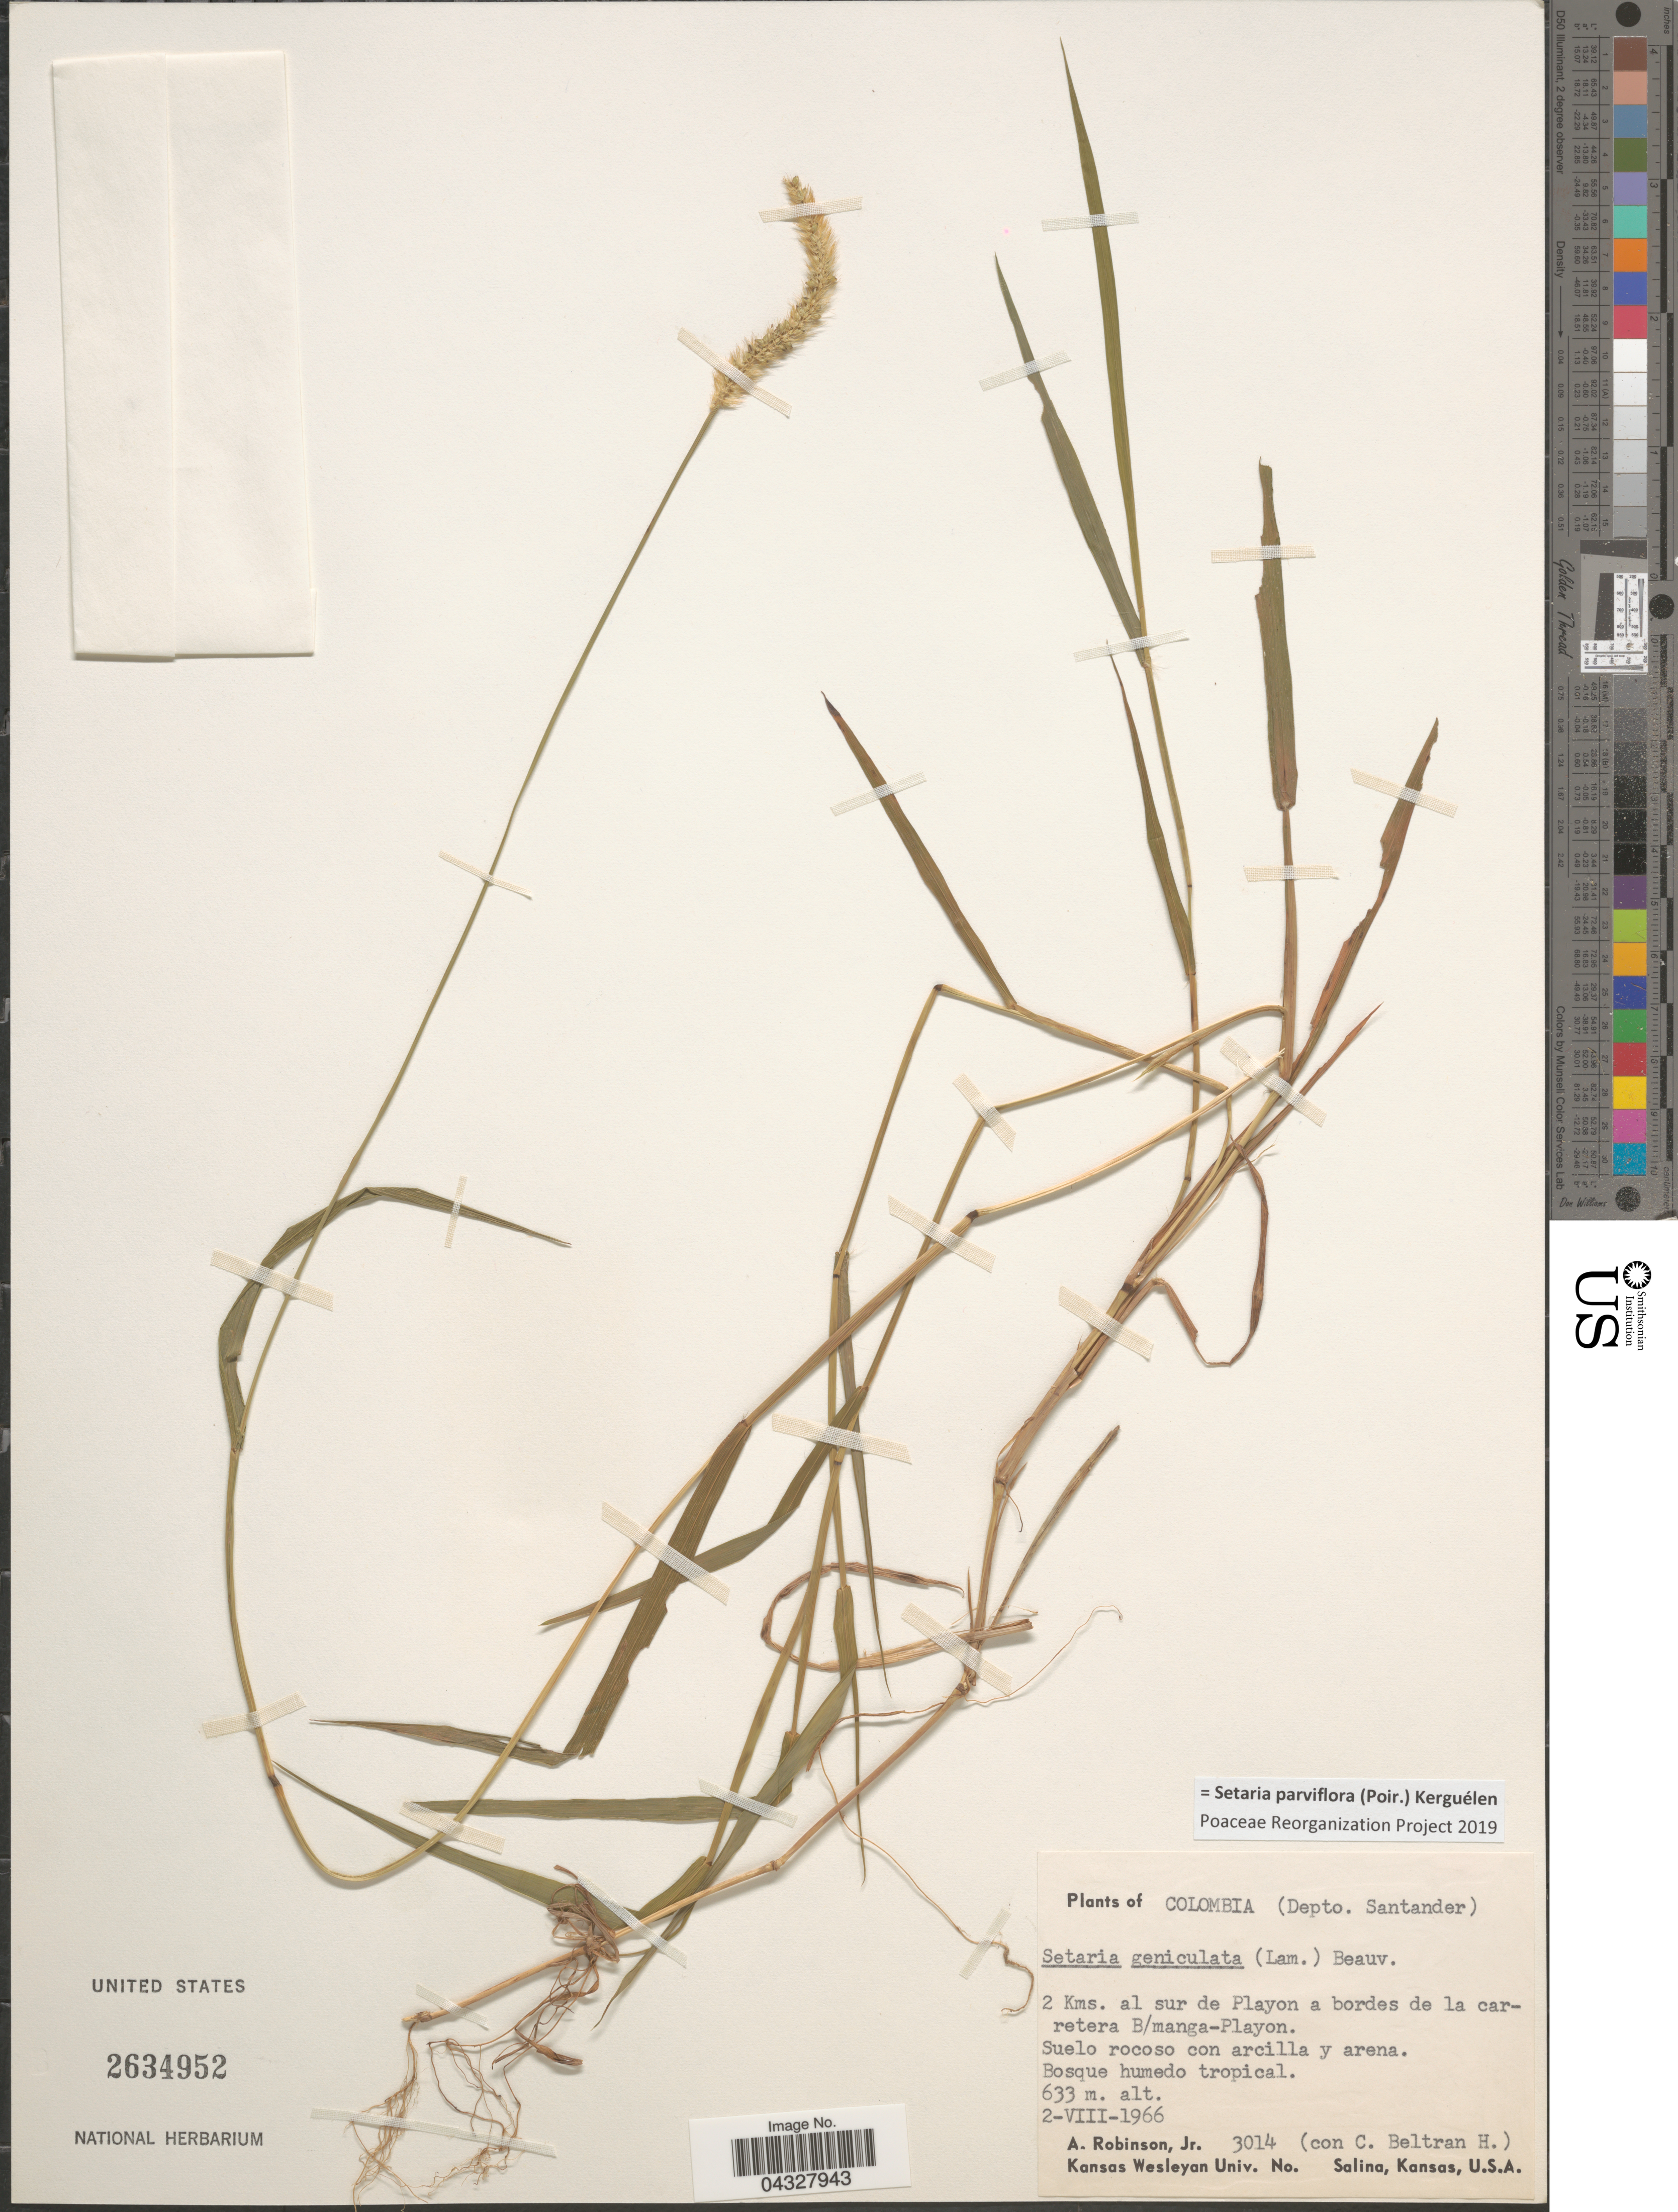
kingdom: Plantae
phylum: Tracheophyta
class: Liliopsida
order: Poales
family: Poaceae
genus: Setaria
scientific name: Setaria parviflora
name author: (Poir.) Kerguélen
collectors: A. Robinson Jr. & C. Beltran H.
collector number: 3014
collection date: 1966-08-02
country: Colombia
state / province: Santander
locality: (Depto. Santander). 2 Kms. al sur de Playon a bordes de la carretera B/manga-Playon.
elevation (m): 633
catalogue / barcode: US 2634952